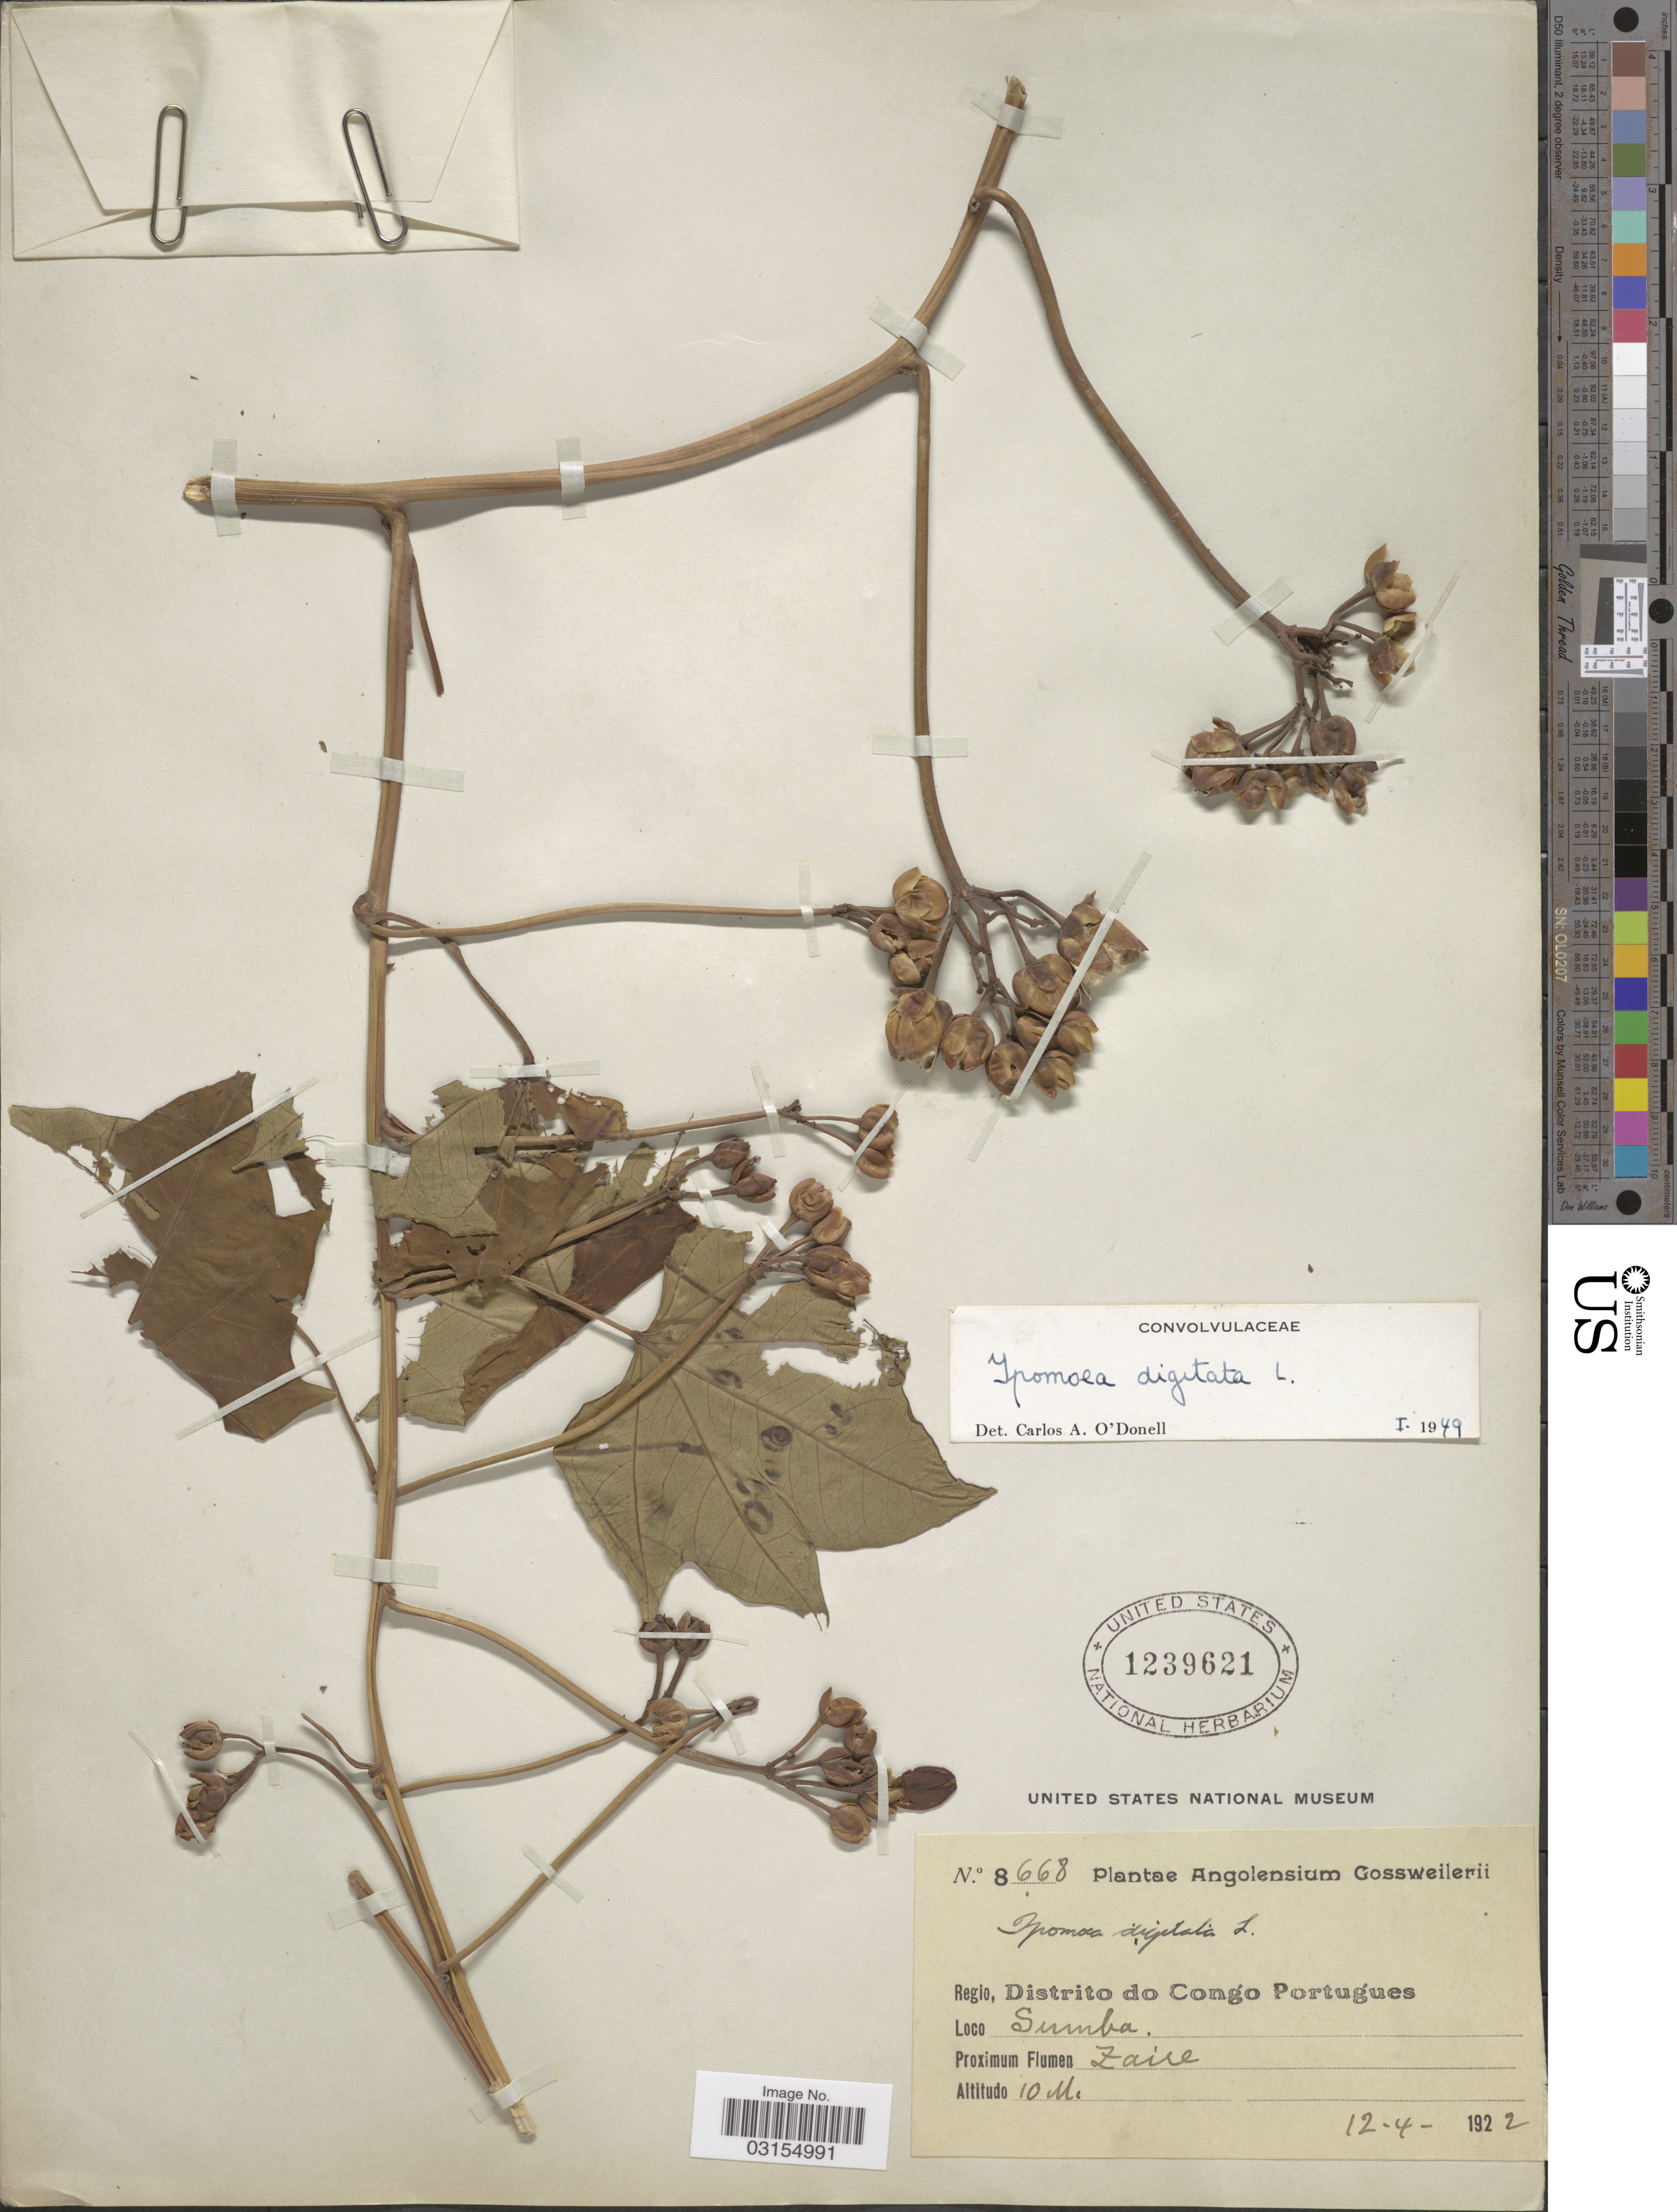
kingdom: Plantae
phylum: Tracheophyta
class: Magnoliopsida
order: Solanales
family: Convolvulaceae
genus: Ipomoea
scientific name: Ipomoea digitata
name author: L.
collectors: -. Gossweiler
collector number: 8668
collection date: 1922-04-12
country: Angola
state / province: Zaire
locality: Regio, Distrito do Congo Portugues. Sumba. Proximum Flumen Zaire.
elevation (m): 10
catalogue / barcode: US 1239621